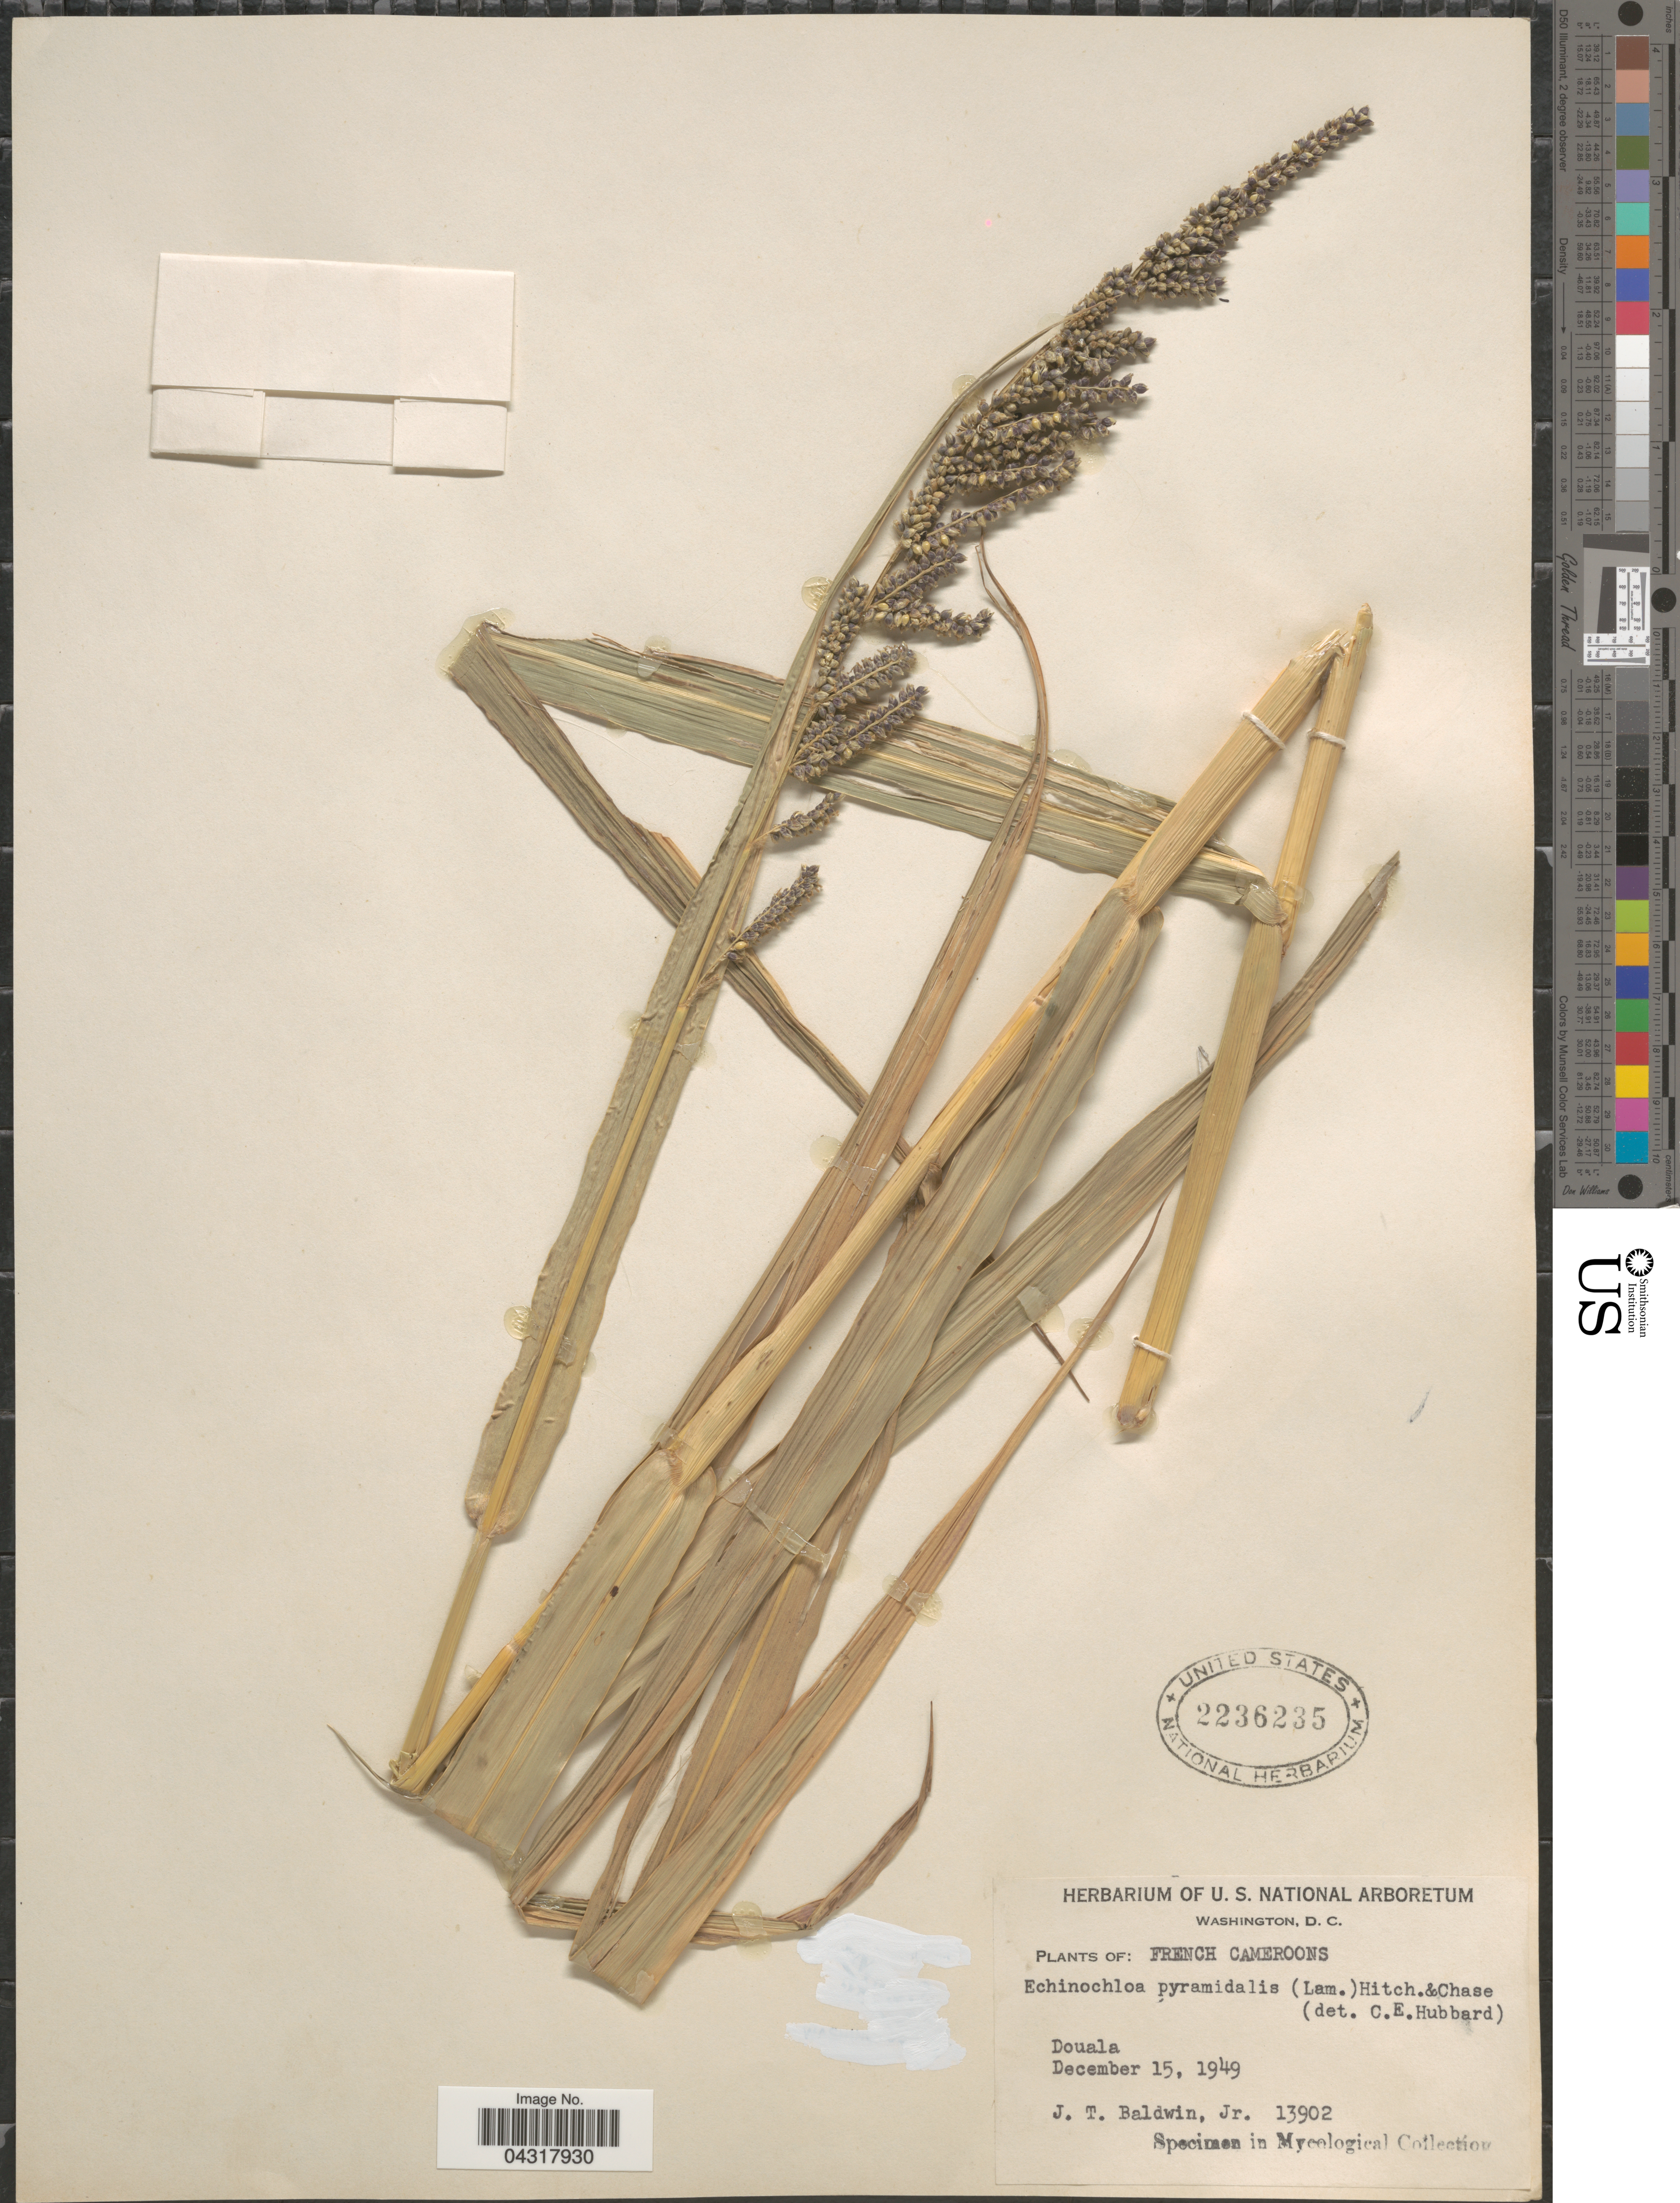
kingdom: Plantae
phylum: Tracheophyta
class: Liliopsida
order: Poales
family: Poaceae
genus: Echinochloa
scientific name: Echinochloa pyramidalis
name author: (Lam.) Hitchc. & Chase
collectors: J. T. Baldwin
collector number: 13902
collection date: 1949-12-15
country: Cameroon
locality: French Cameroons. Douala.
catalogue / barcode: US 2236235